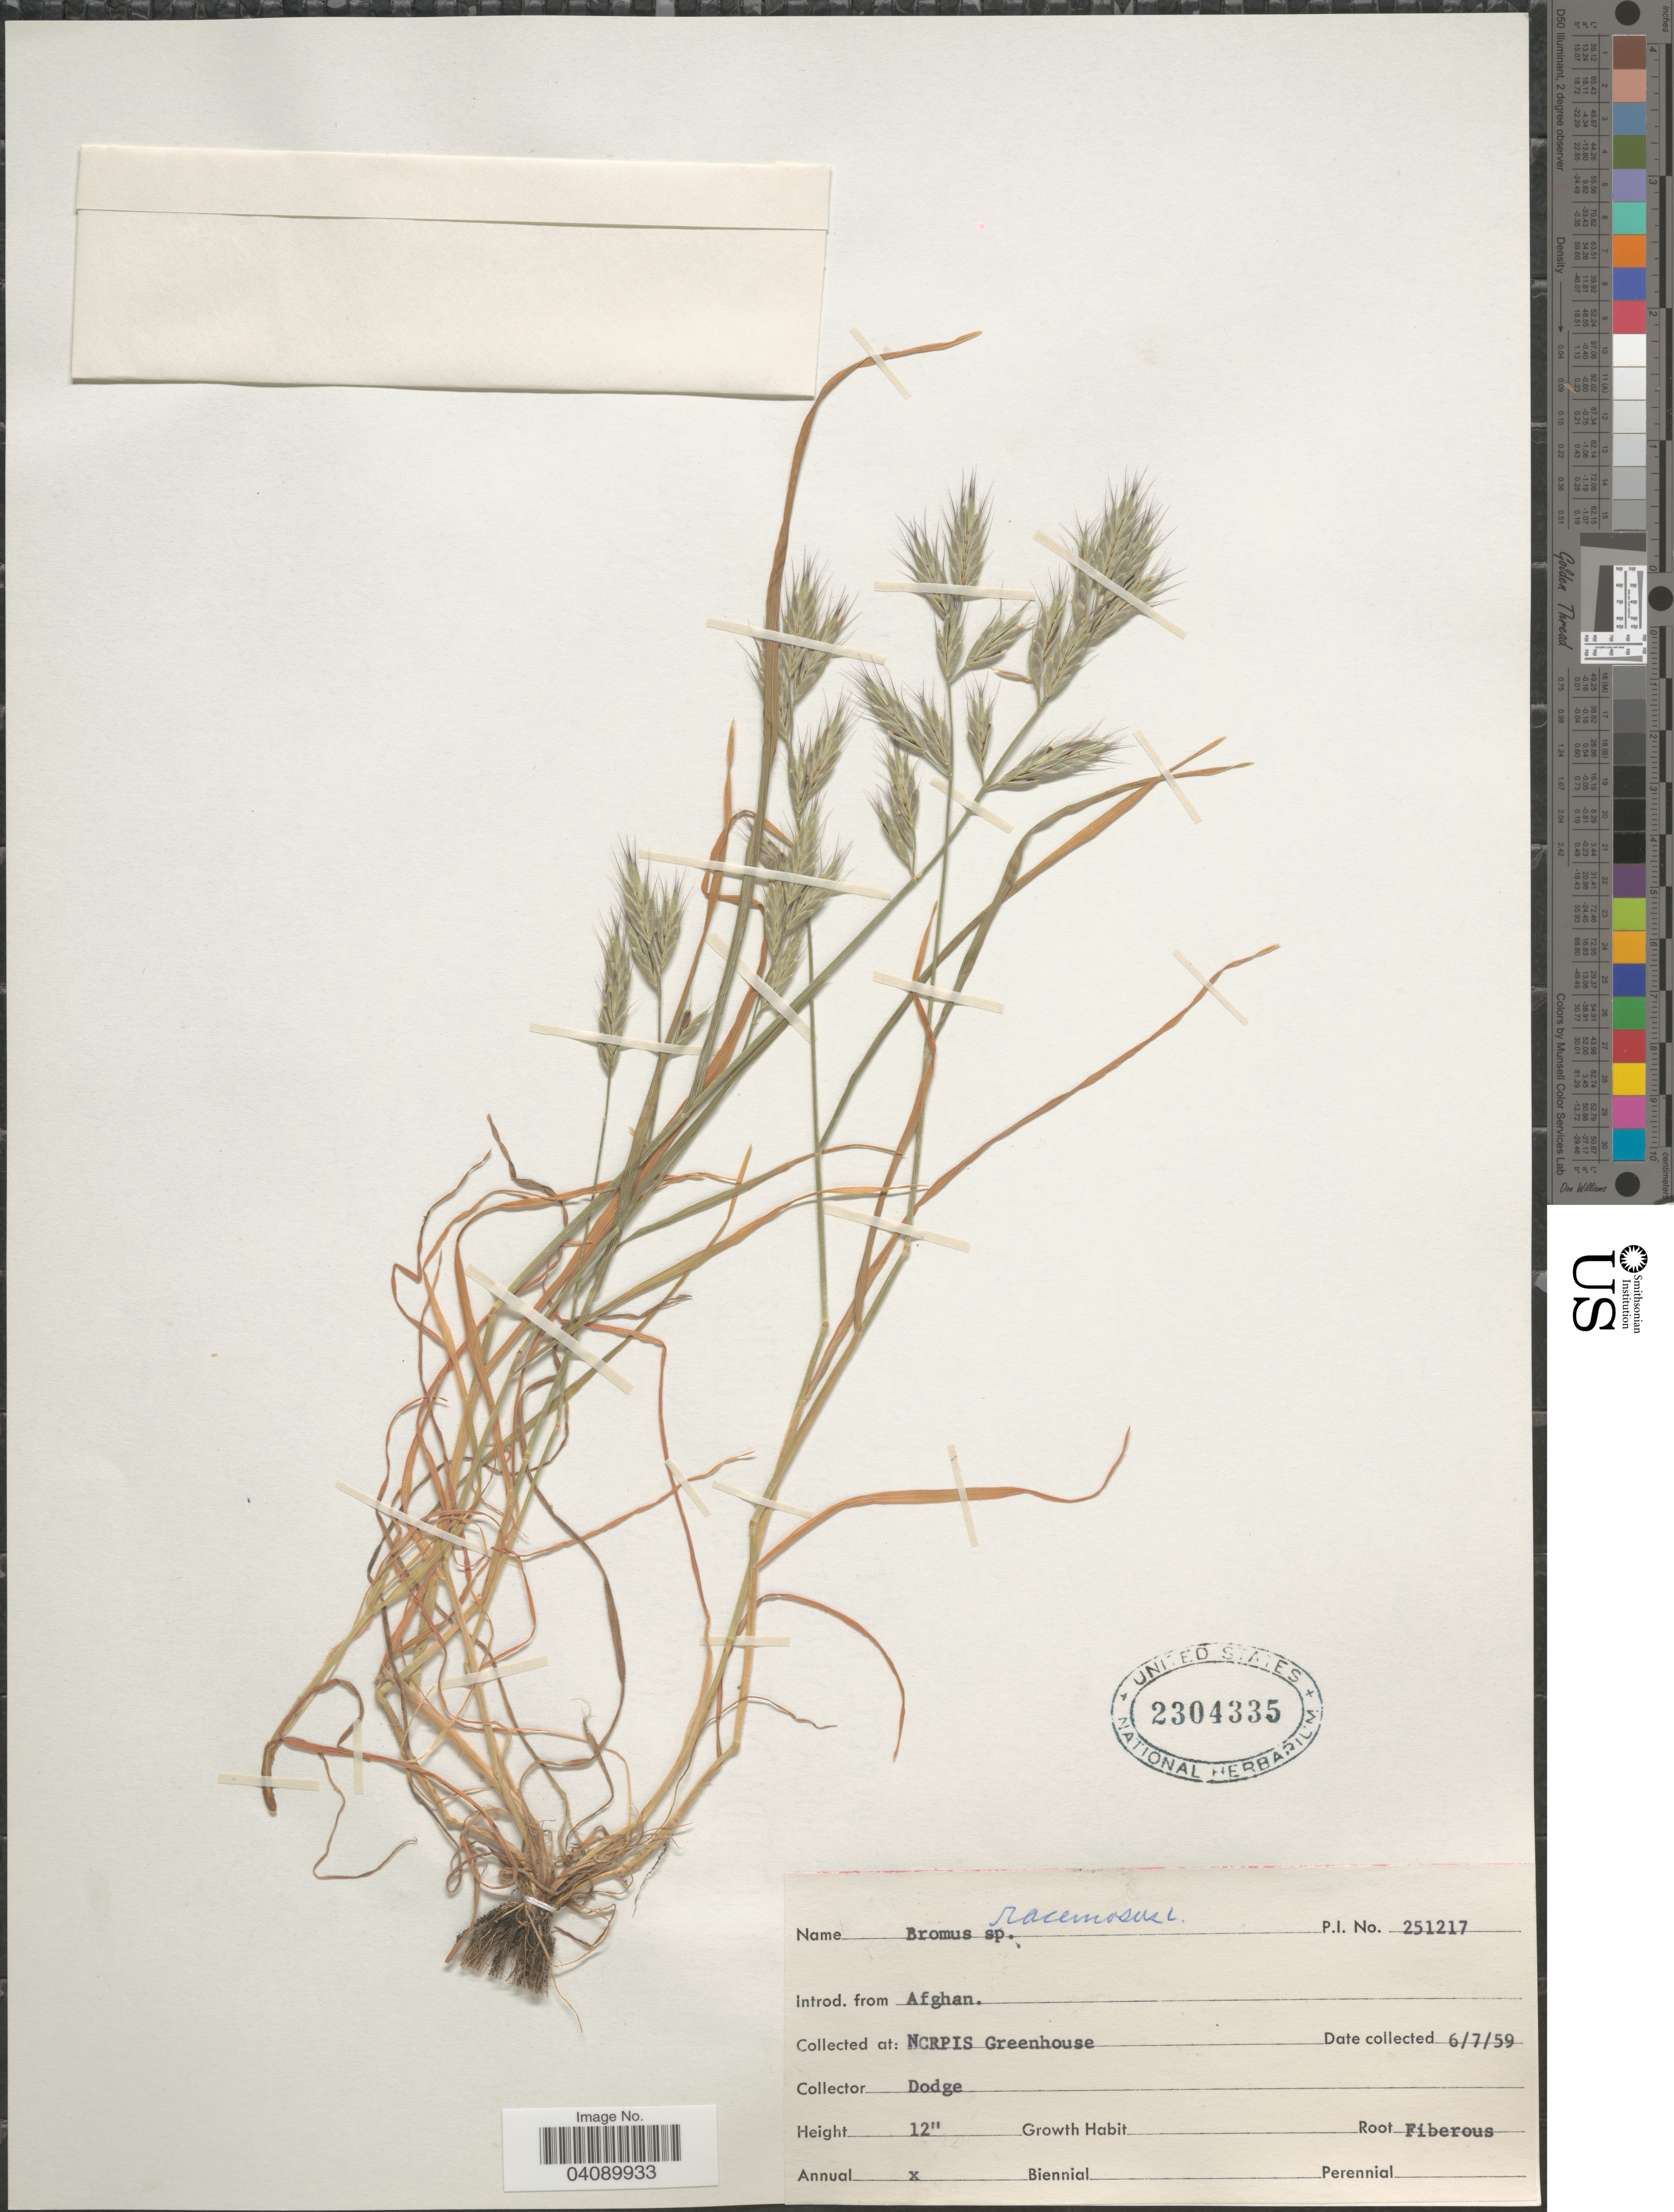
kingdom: Plantae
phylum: Tracheophyta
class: Liliopsida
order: Poales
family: Poaceae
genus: Bromus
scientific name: Bromus racemosus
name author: L.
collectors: -. Dodge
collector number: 251217?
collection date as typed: Transcribed d/m/y: 6/7/59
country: United States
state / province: Iowa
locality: NCRPIS Greenhouse.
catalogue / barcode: US 2304335